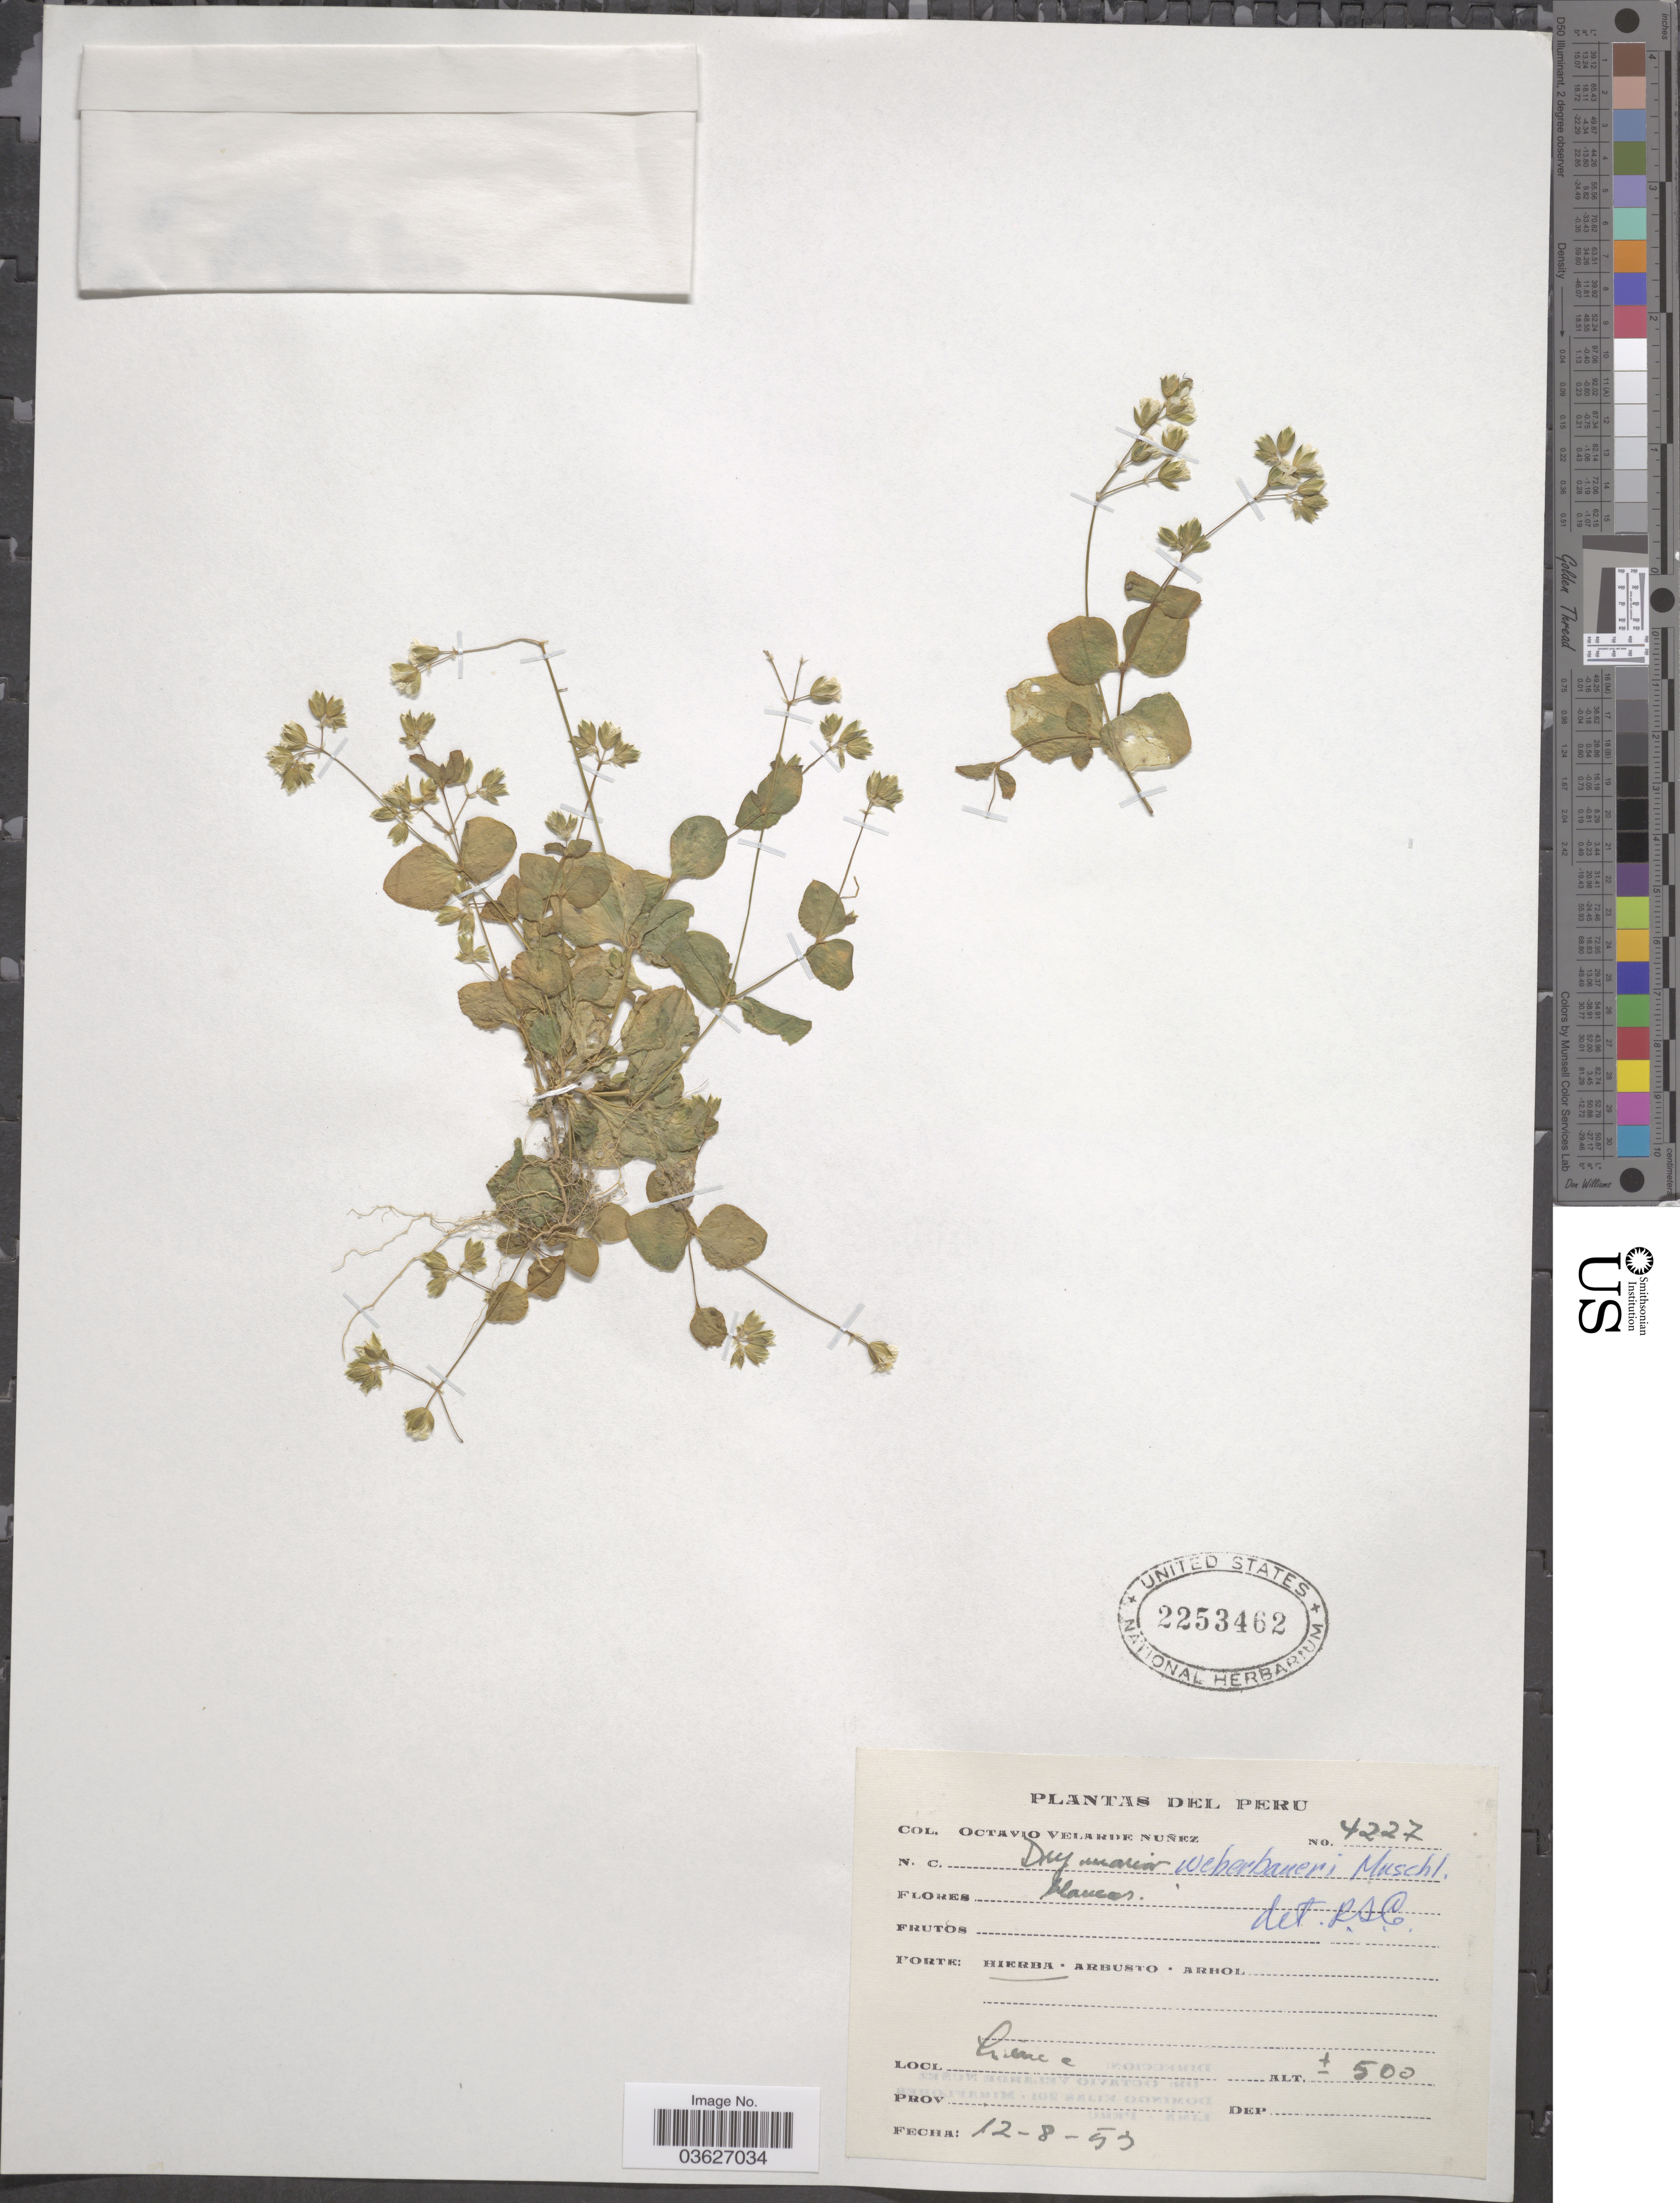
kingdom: Plantae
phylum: Tracheophyta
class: Magnoliopsida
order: Caryophyllales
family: Caryophyllaceae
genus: Drymaria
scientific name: Drymaria paposana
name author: Phil.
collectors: O. Velarde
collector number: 4227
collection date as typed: Transcribed d/m/y: 12/8/53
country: Peru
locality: Lima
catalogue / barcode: US 2253462